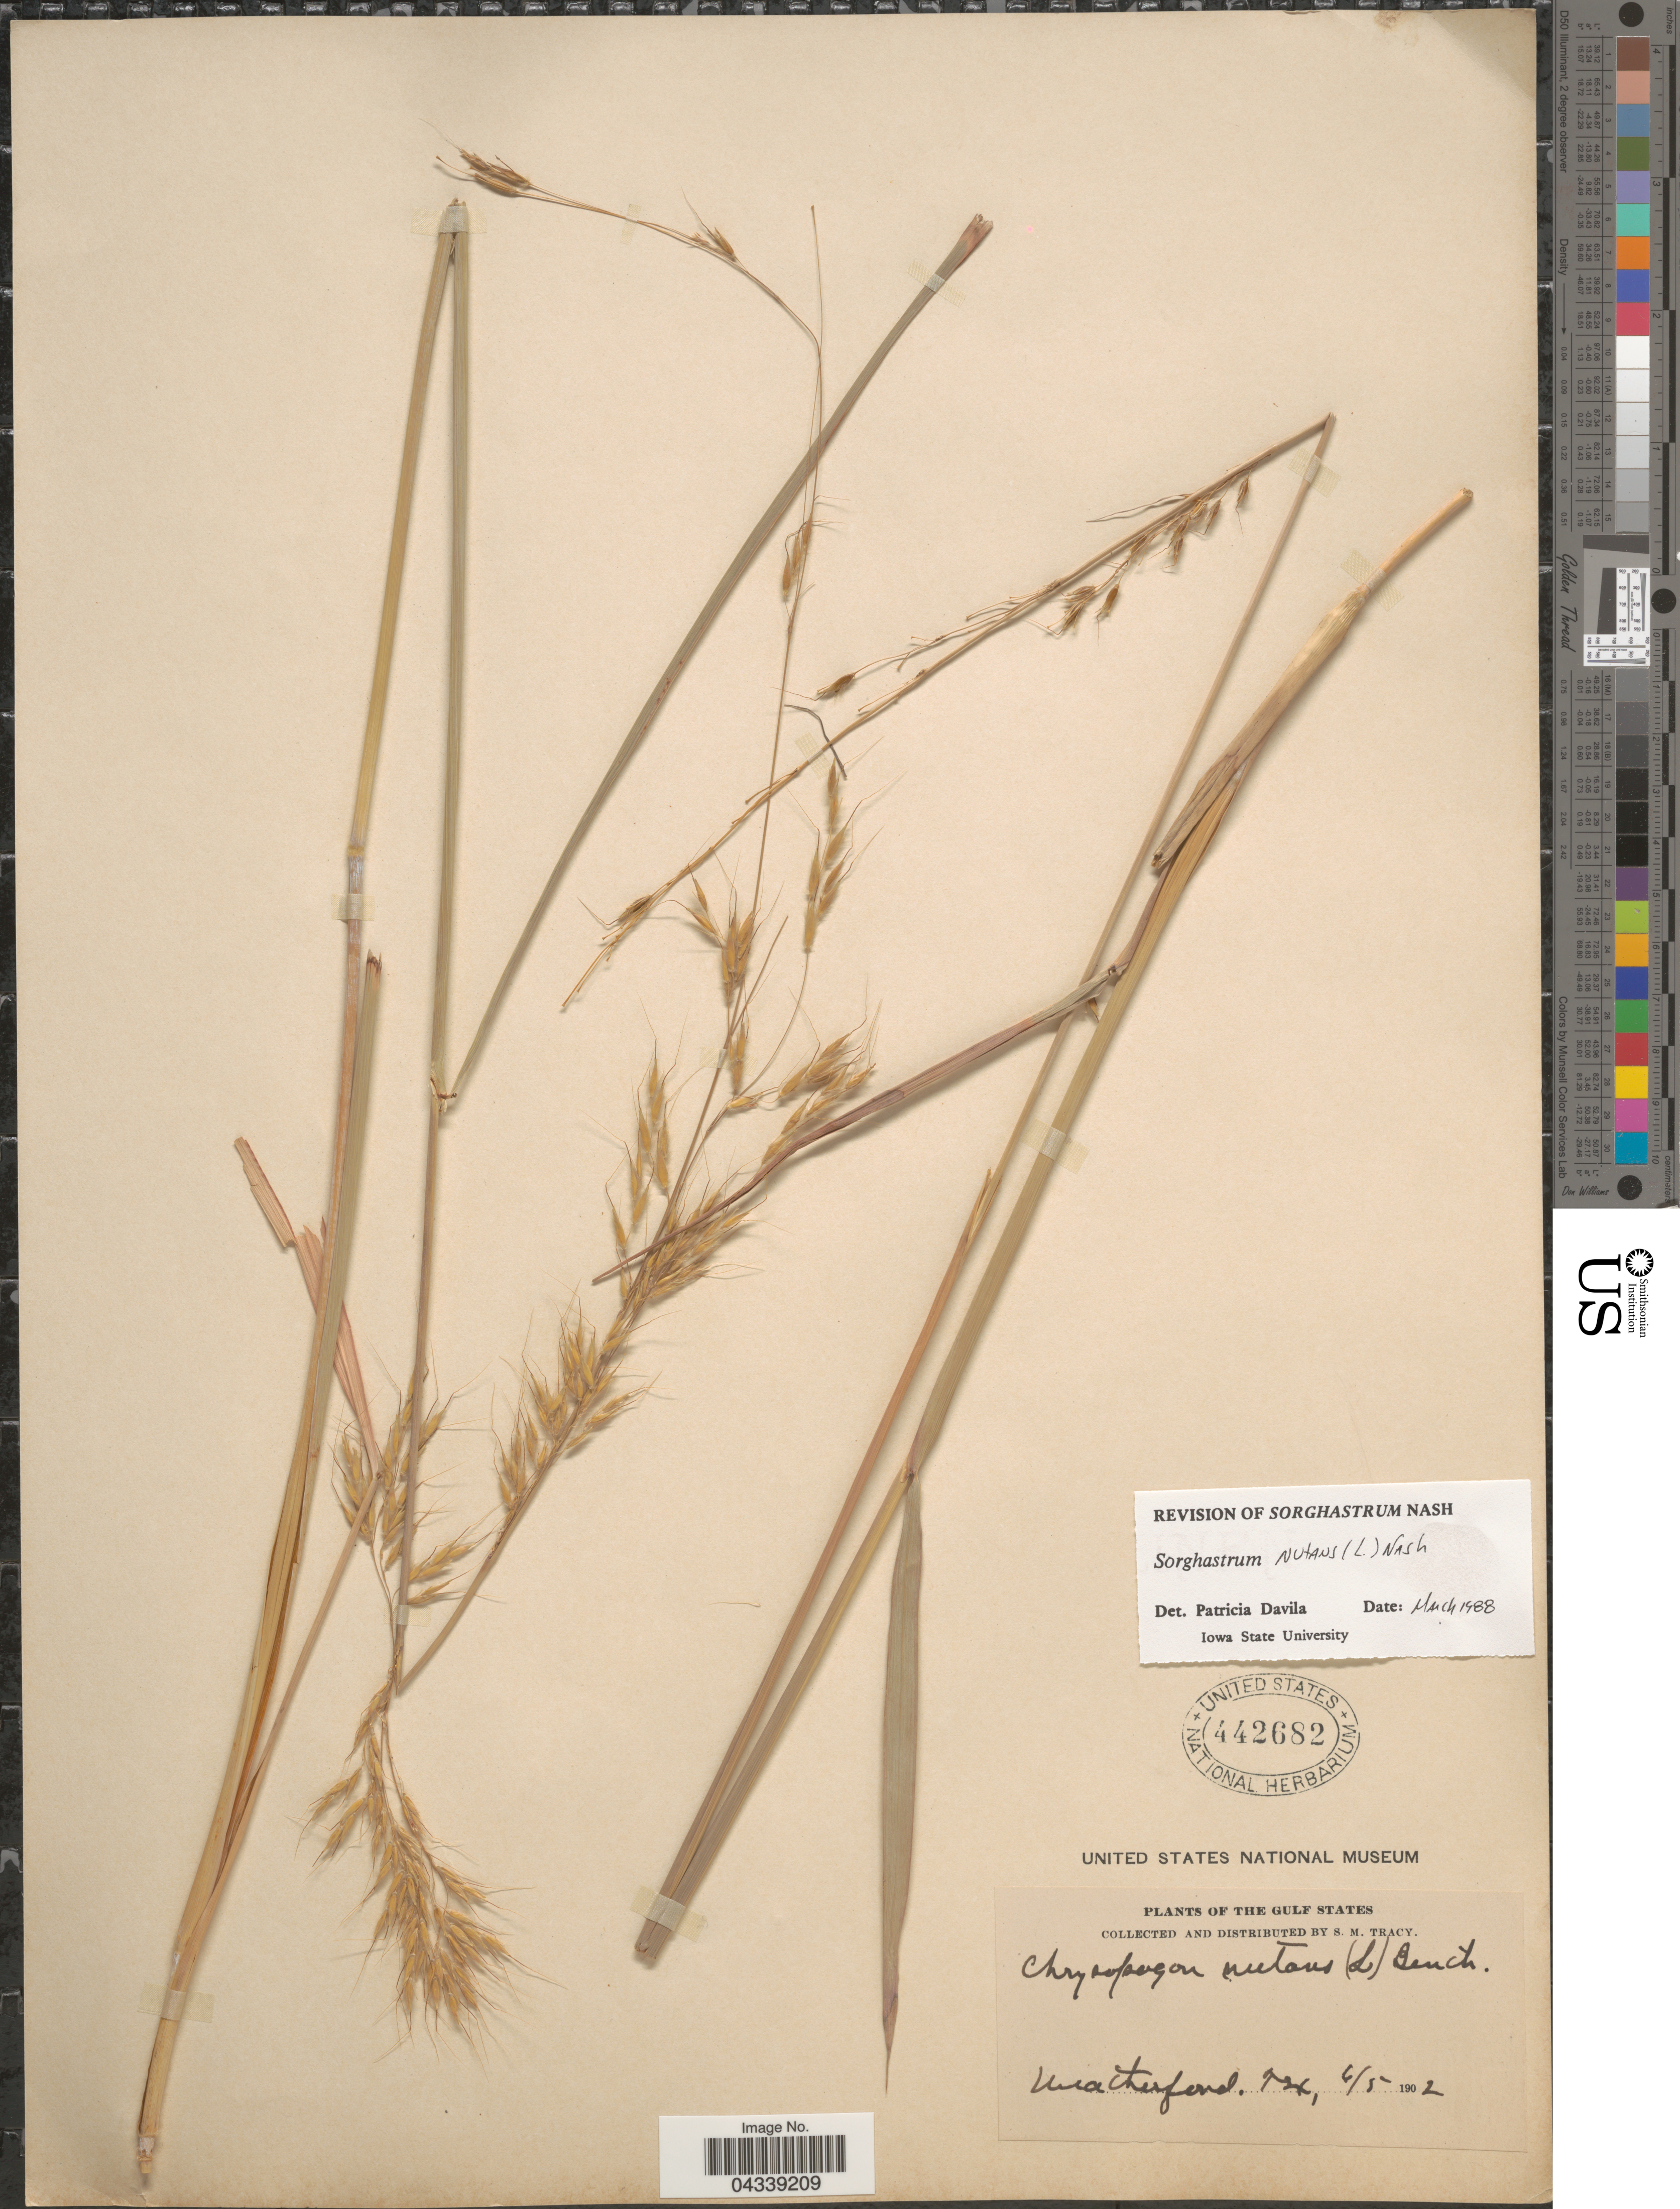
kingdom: Plantae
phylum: Tracheophyta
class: Liliopsida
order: Poales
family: Poaceae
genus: Sorghastrum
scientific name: Sorghastrum nutans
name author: (L.) Nash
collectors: S. M. Tracy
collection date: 1902-06-05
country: United States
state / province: Texas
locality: The Gulf States. Weatherford.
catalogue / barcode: US 442682